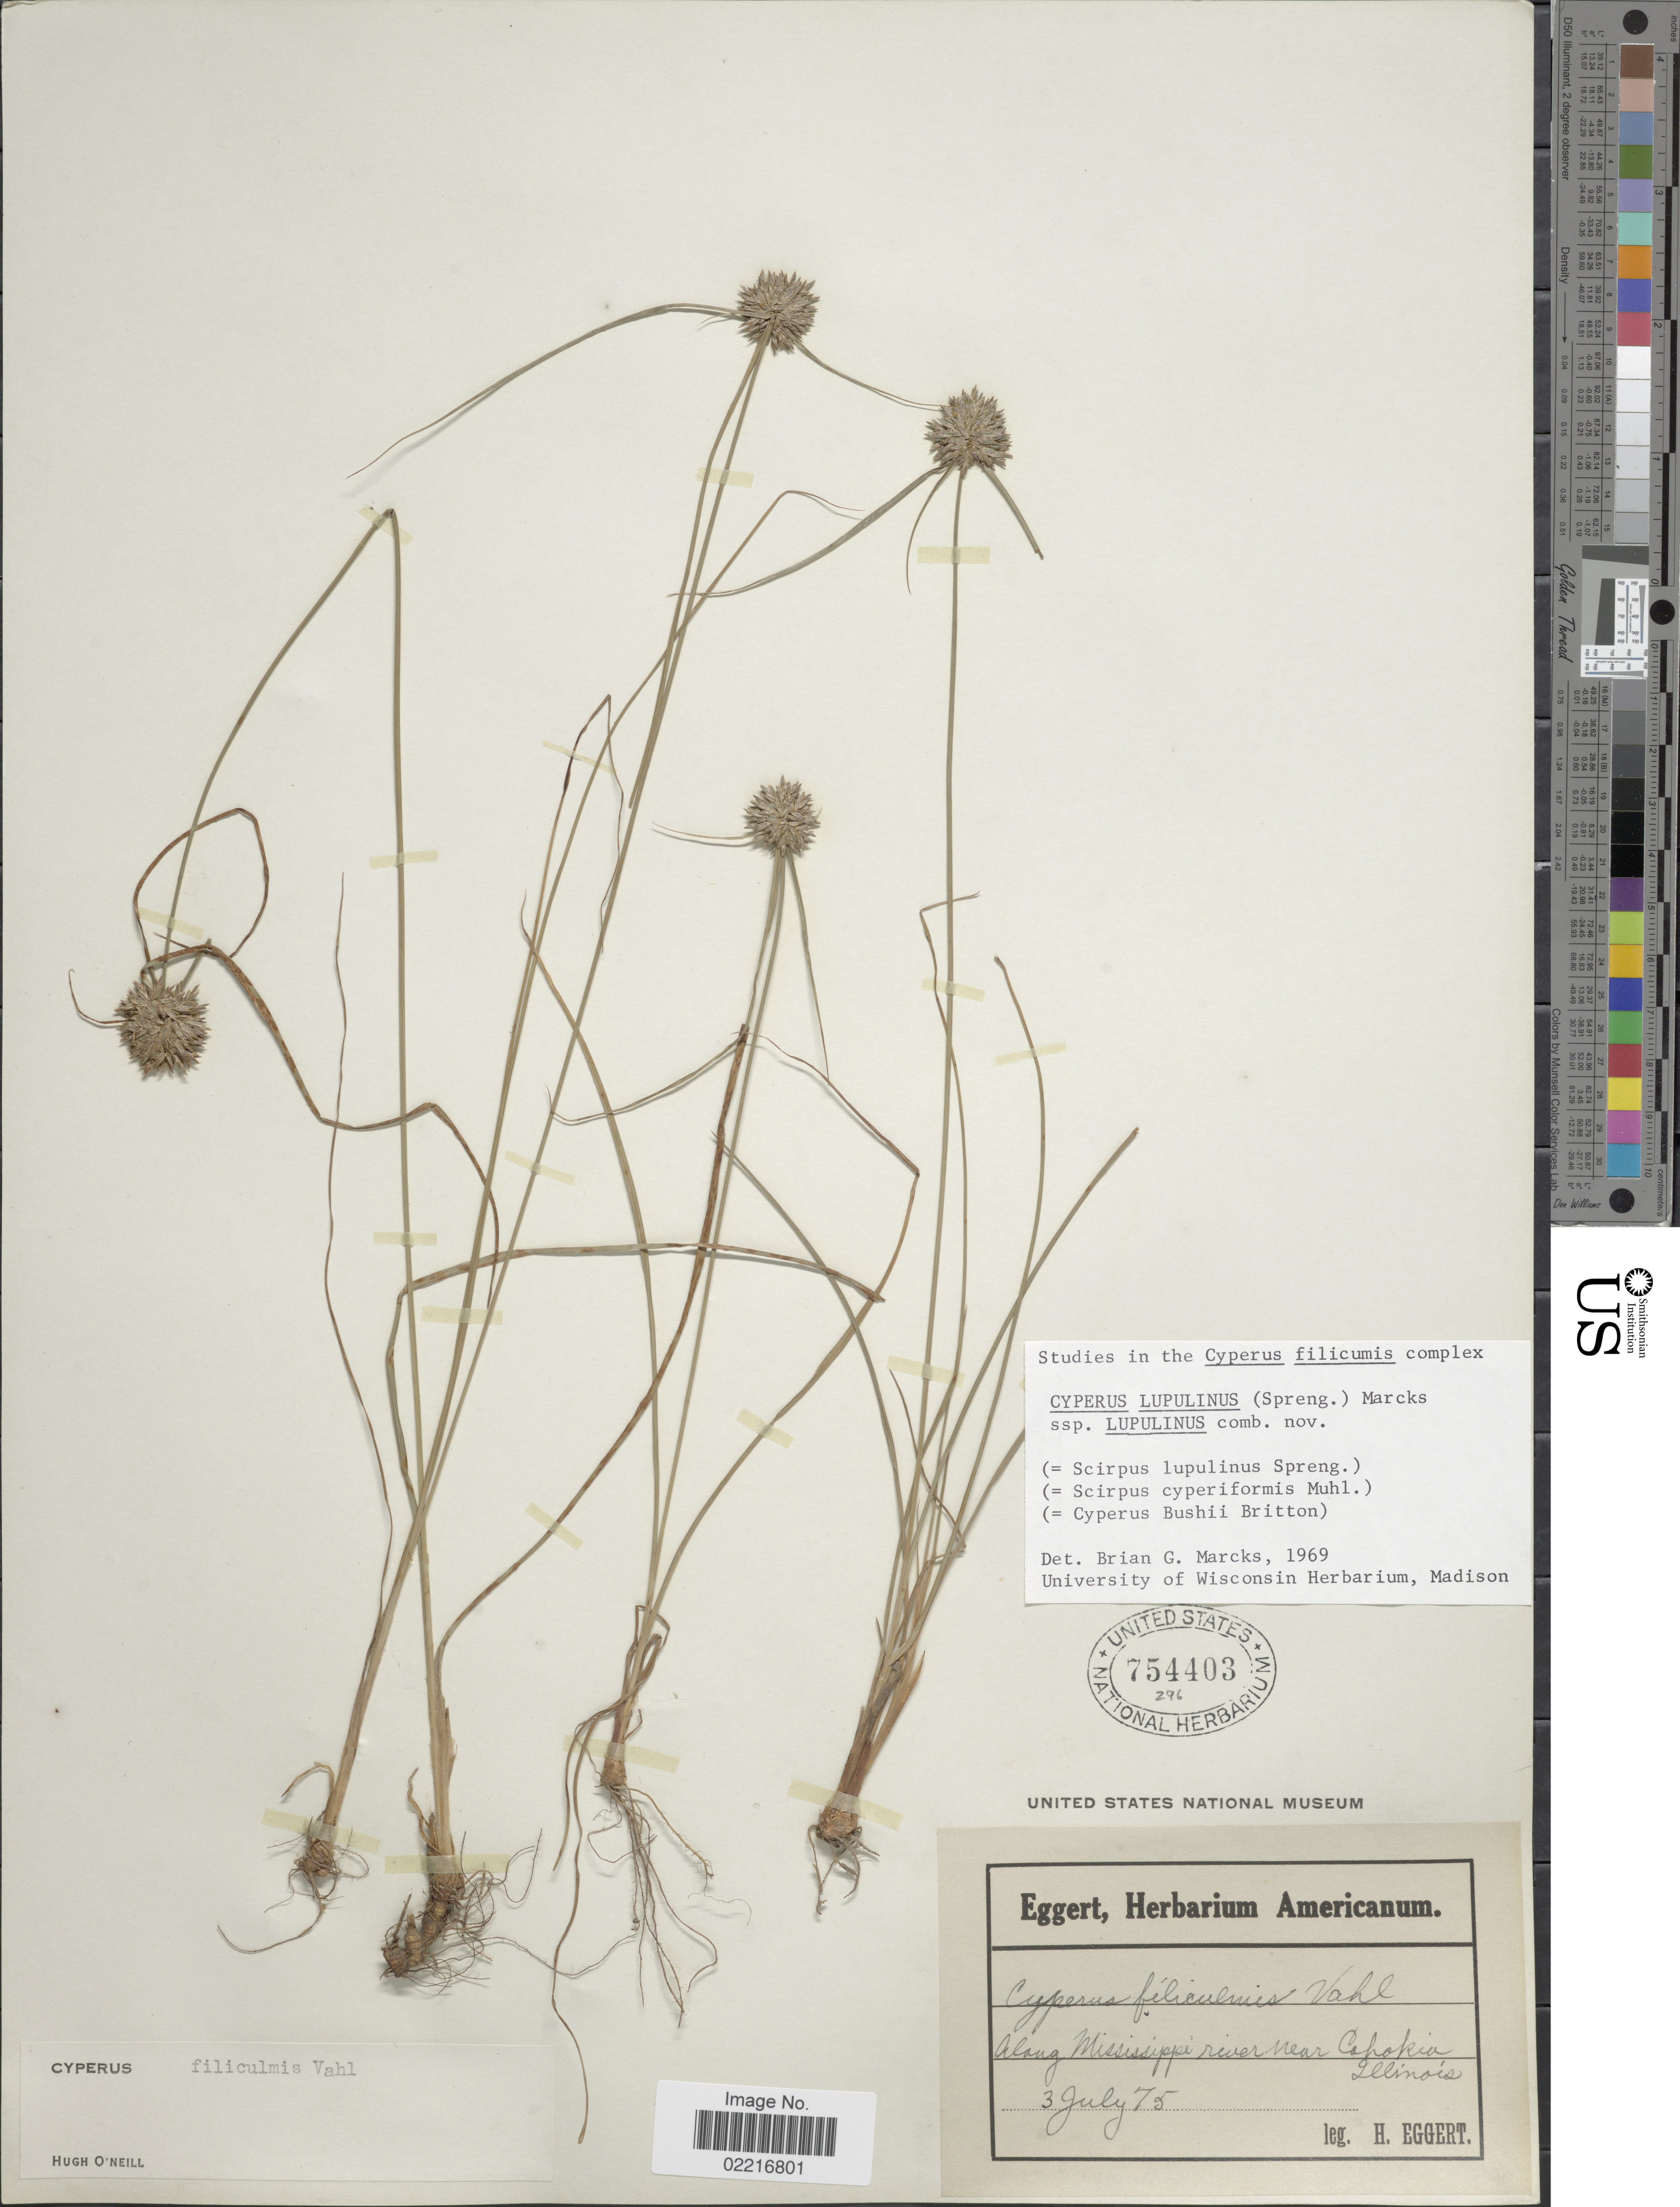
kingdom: Plantae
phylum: Tracheophyta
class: Liliopsida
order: Poales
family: Cyperaceae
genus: Cyperus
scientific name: Cyperus lupulinus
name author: (Spreng.) Marcks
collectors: H. Eggert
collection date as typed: Transcribed d/m/y: 3/7/75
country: United States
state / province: Illinois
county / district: Saint Clair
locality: Along Mississippi River near Cahokia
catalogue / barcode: US 754403